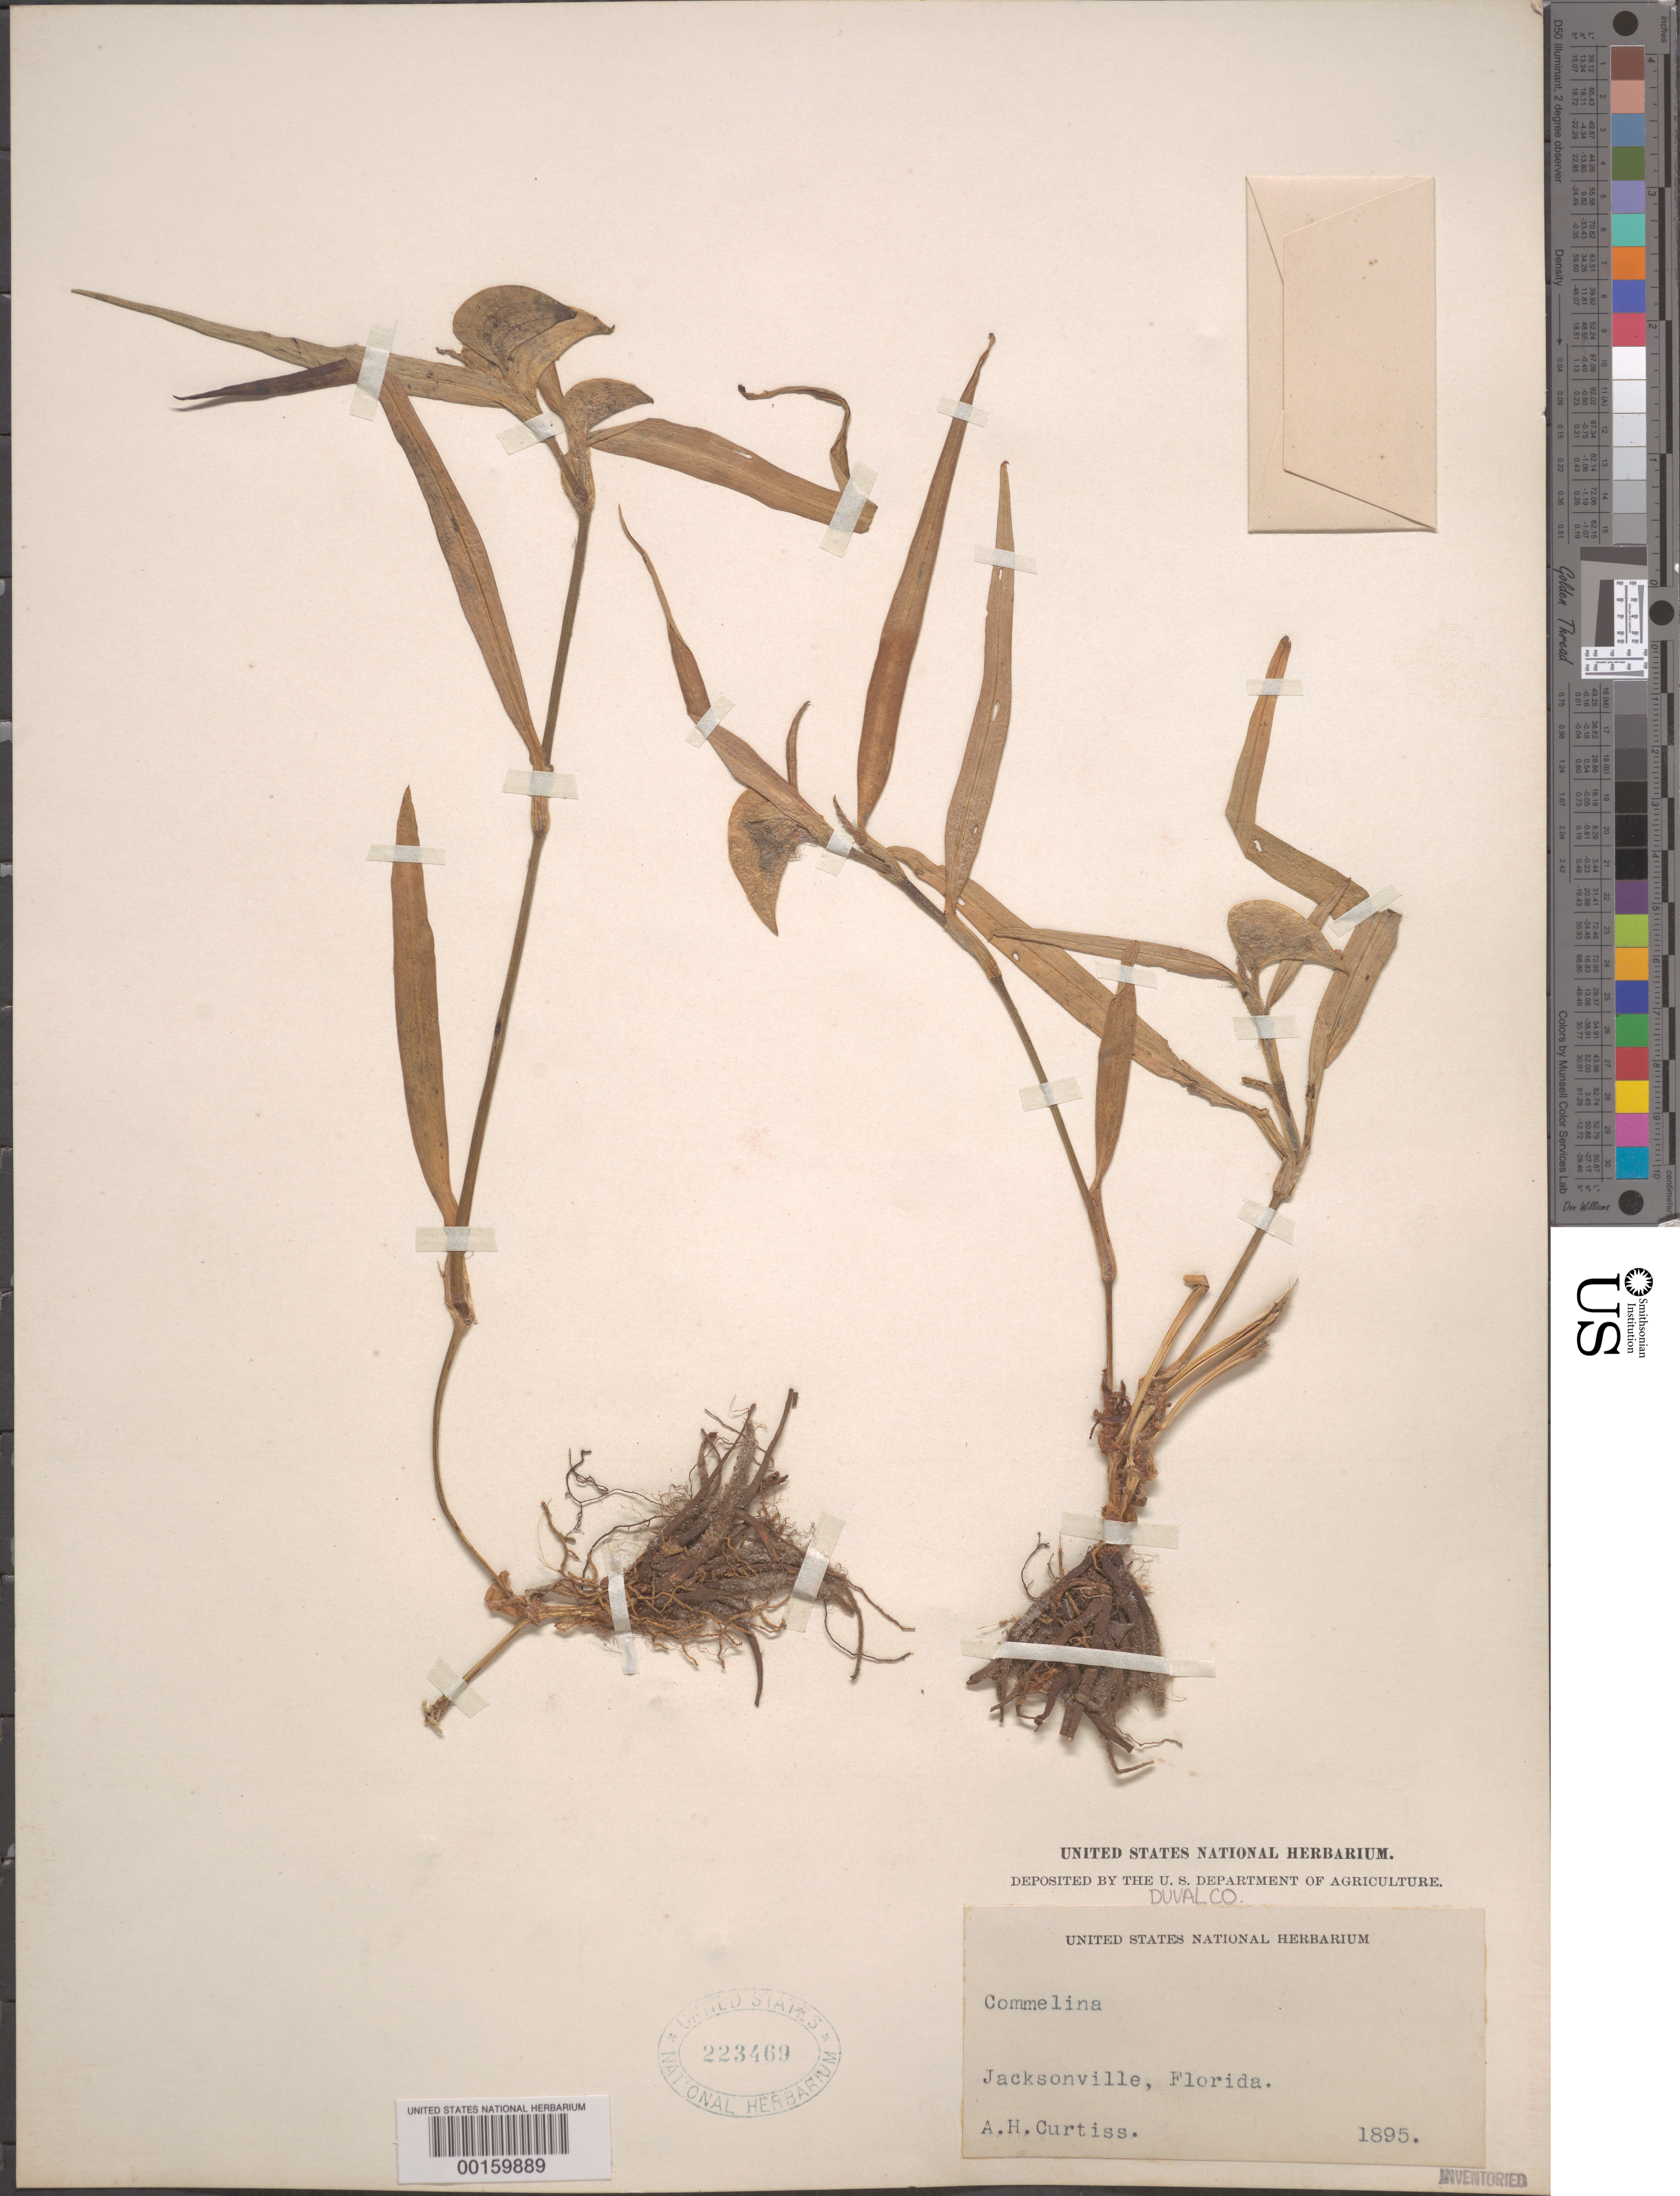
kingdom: Plantae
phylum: Tracheophyta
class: Liliopsida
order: Commelinales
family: Commelinaceae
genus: Commelina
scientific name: Commelina erecta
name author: L.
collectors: A. H. Curtiss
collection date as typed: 1895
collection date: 1895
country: United States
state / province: Florida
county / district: Duval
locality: Jacksonville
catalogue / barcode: US 223469